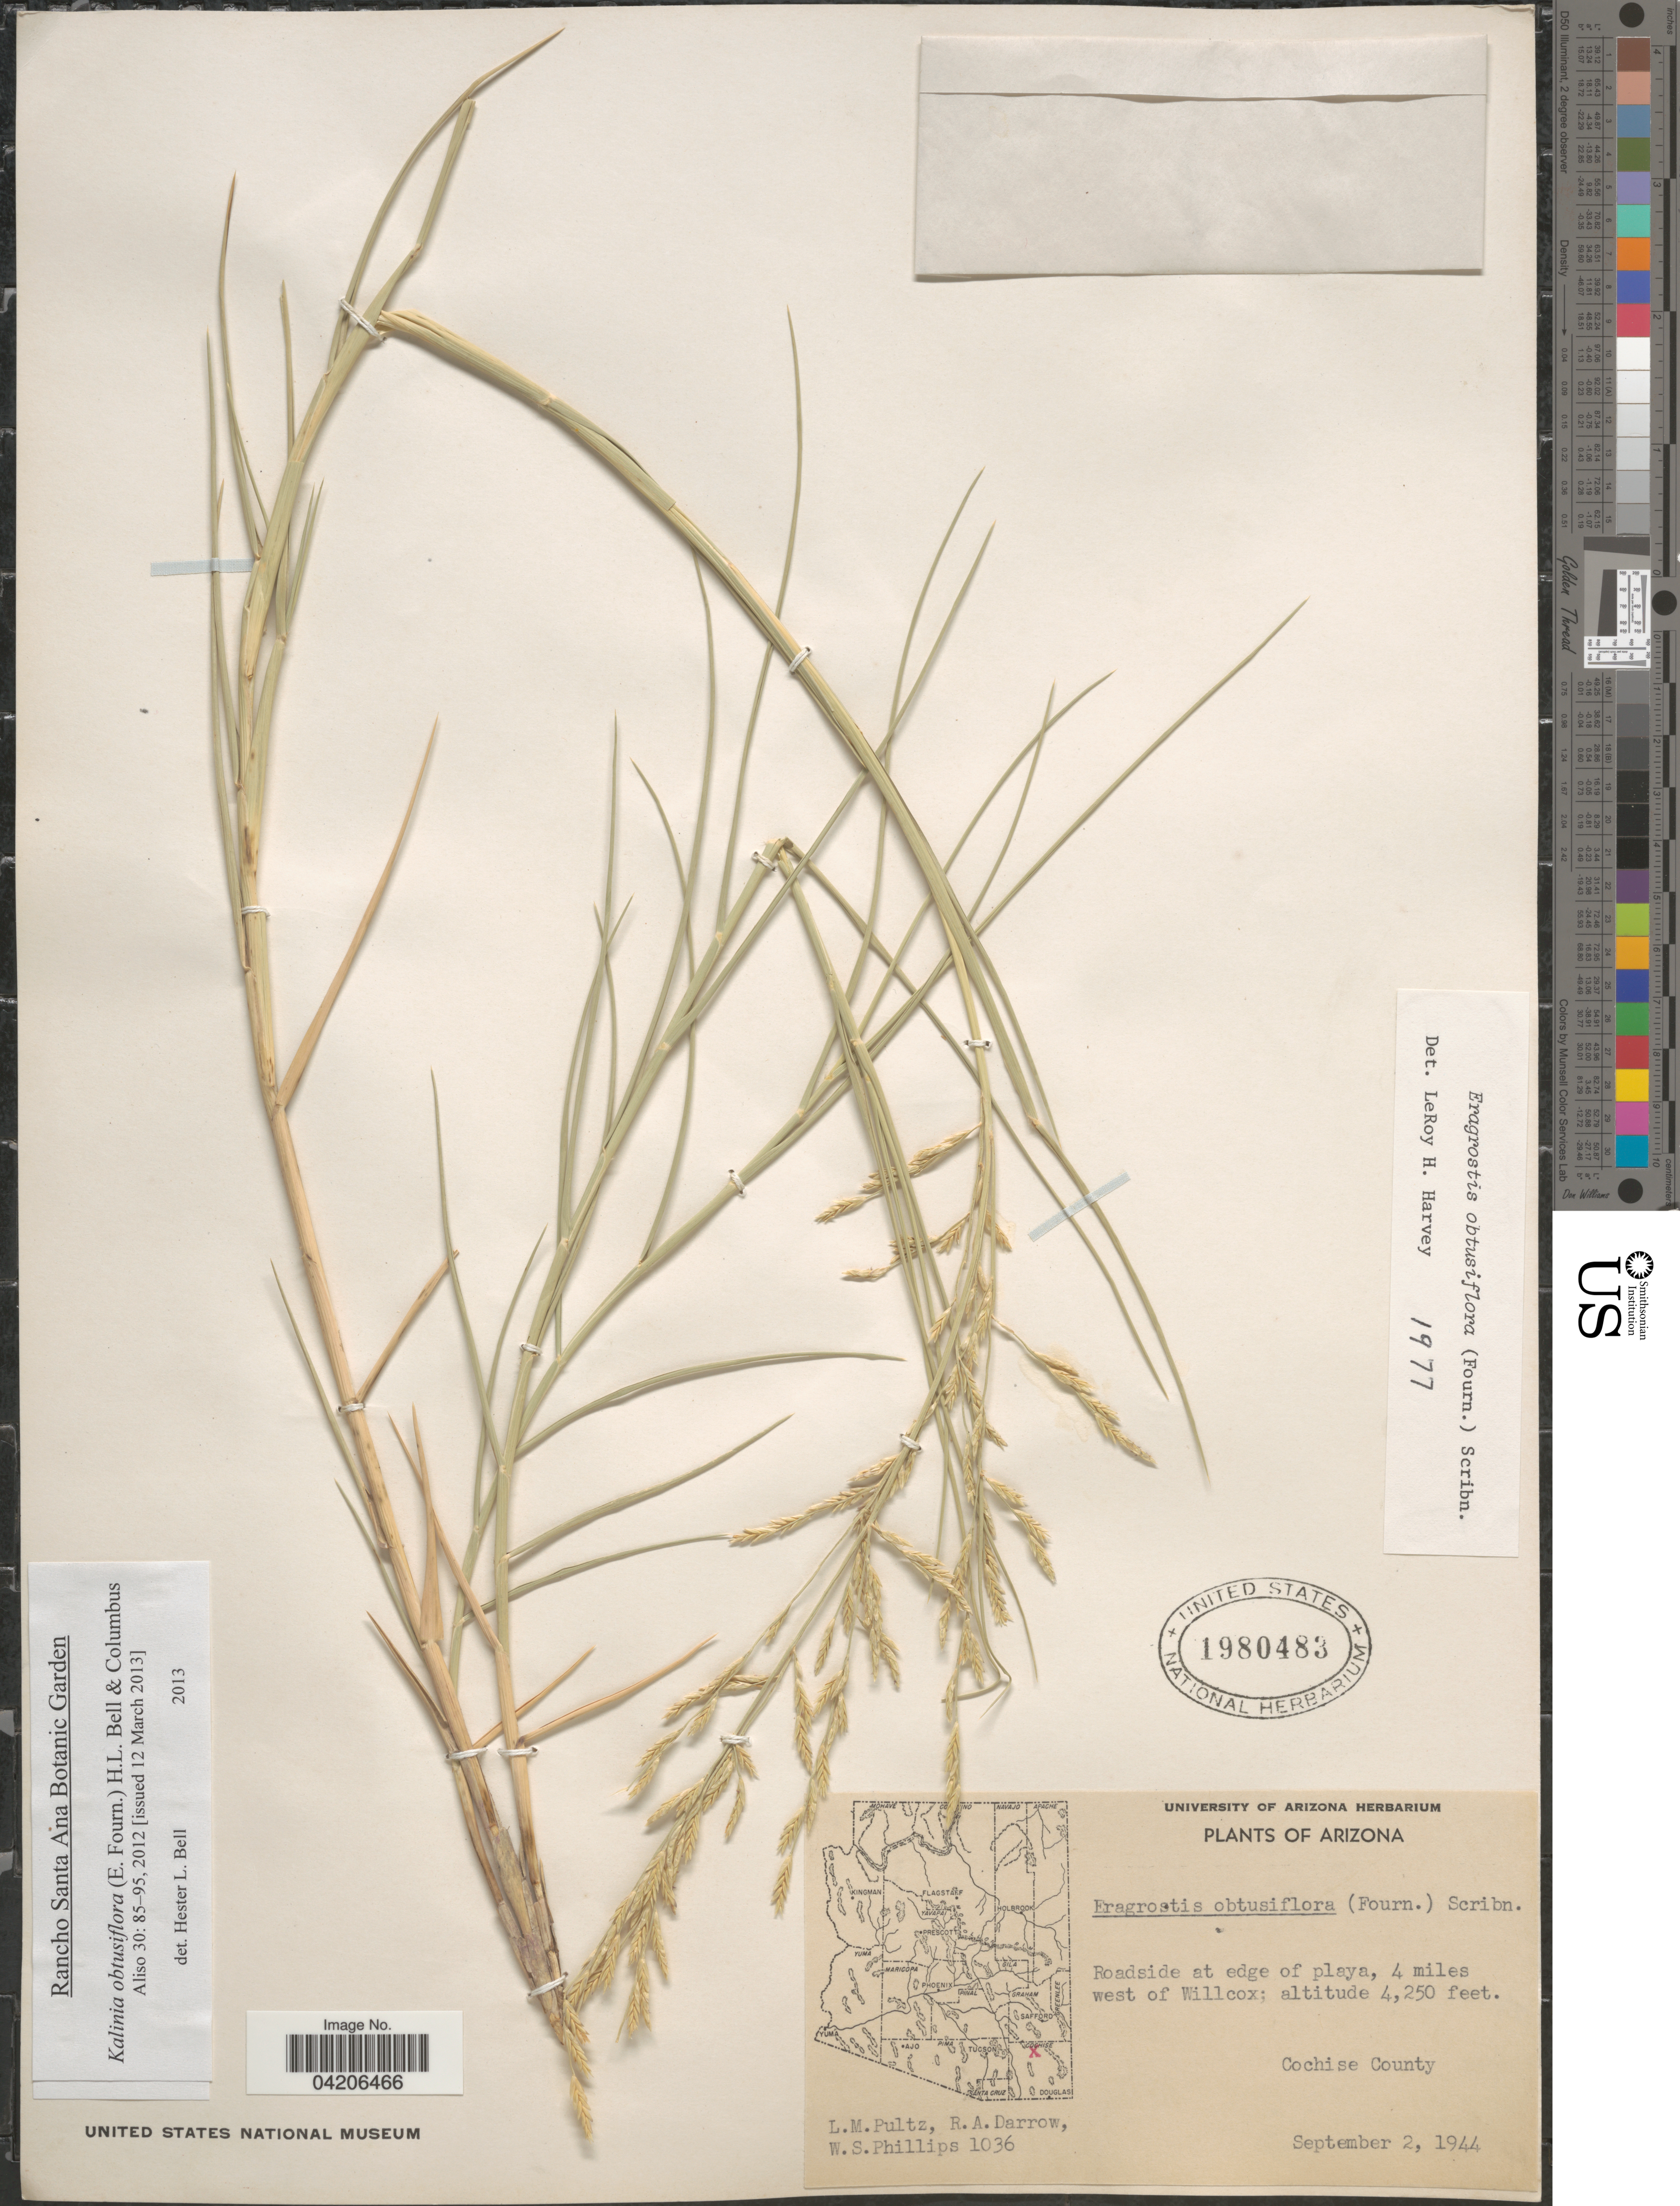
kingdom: Plantae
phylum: Tracheophyta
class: Liliopsida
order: Poales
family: Poaceae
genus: Kalinia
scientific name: Kalinia obtusiflora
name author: (E. Fourn.) H.L. Bell & Columbus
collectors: L. Pultz, R. A. Darrow & W. S. Phillips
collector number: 1036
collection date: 1944-09-02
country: United States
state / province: Arizona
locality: Roadside at edge of playa, 4 miles west of Willcox. Cochise County.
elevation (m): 1295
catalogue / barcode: US 1980483